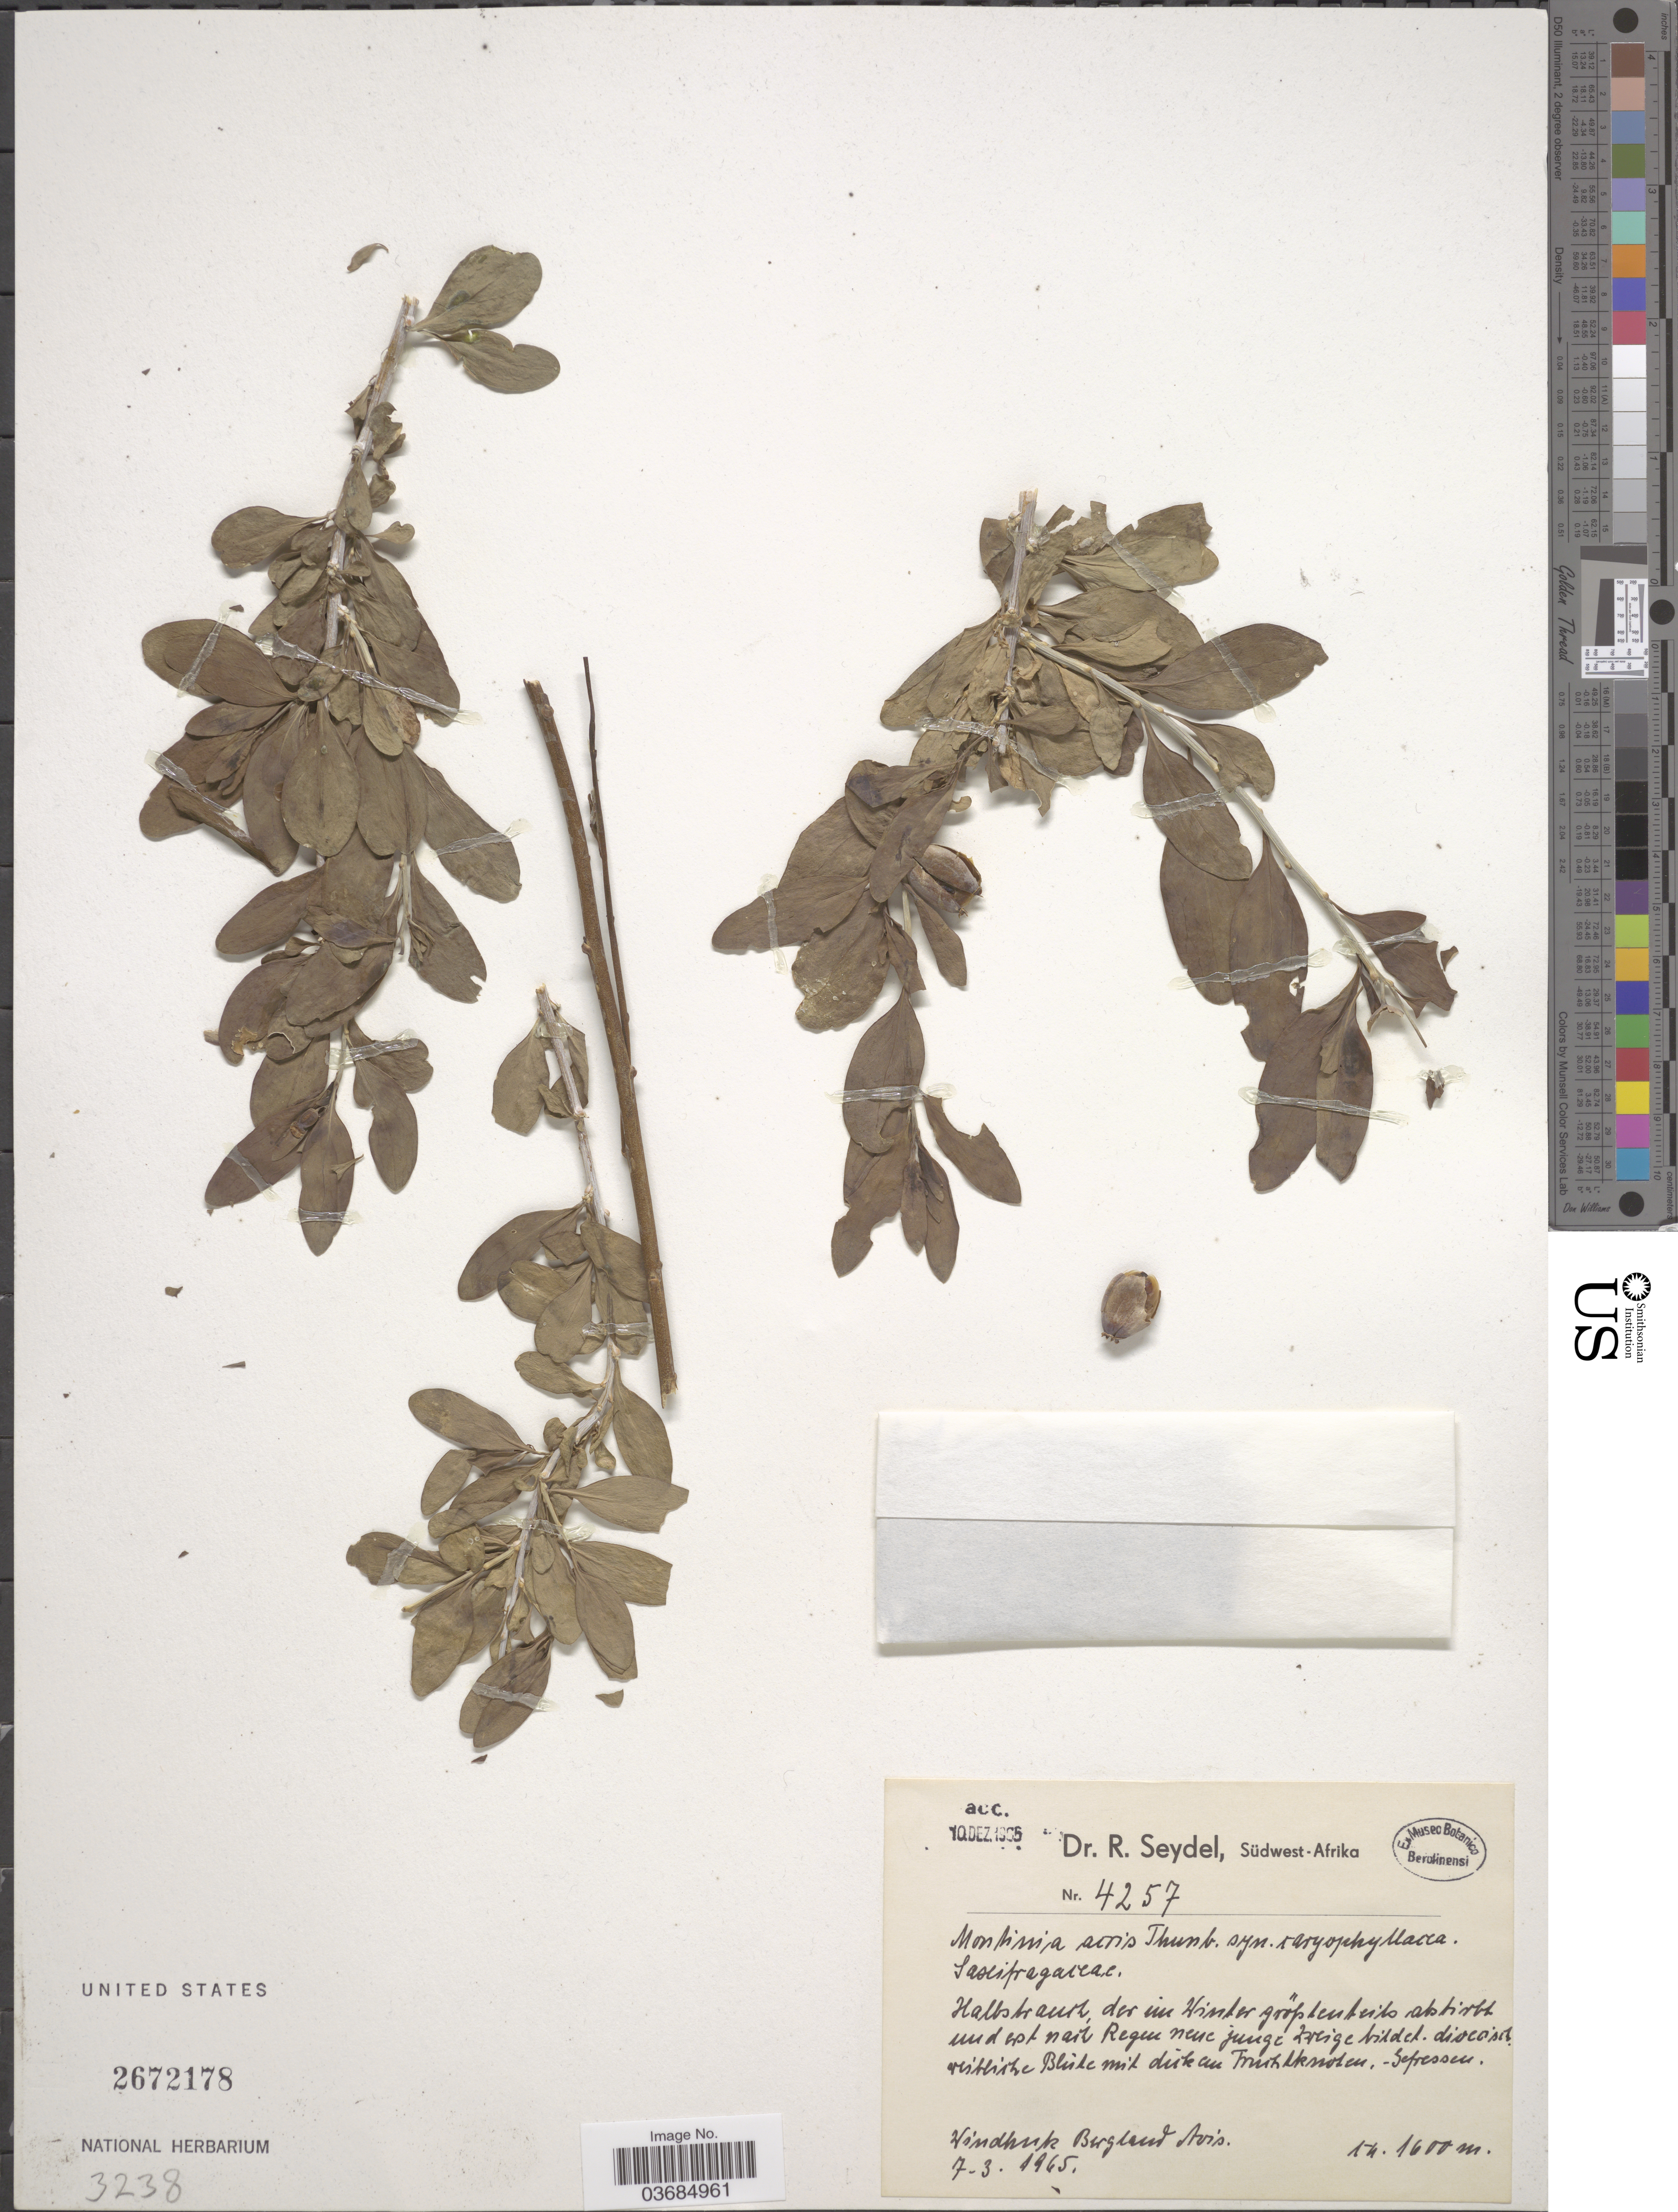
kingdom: Plantae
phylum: Tracheophyta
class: Magnoliopsida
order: Solanales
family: Montiniaceae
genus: Montinia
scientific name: Montinia acris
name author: L. f.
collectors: R. Seydel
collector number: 4257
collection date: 1965-03-07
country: Namibia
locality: Südwest-Afrika. Windhuk Bergland, Avis.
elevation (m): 1400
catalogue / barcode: US 2672178